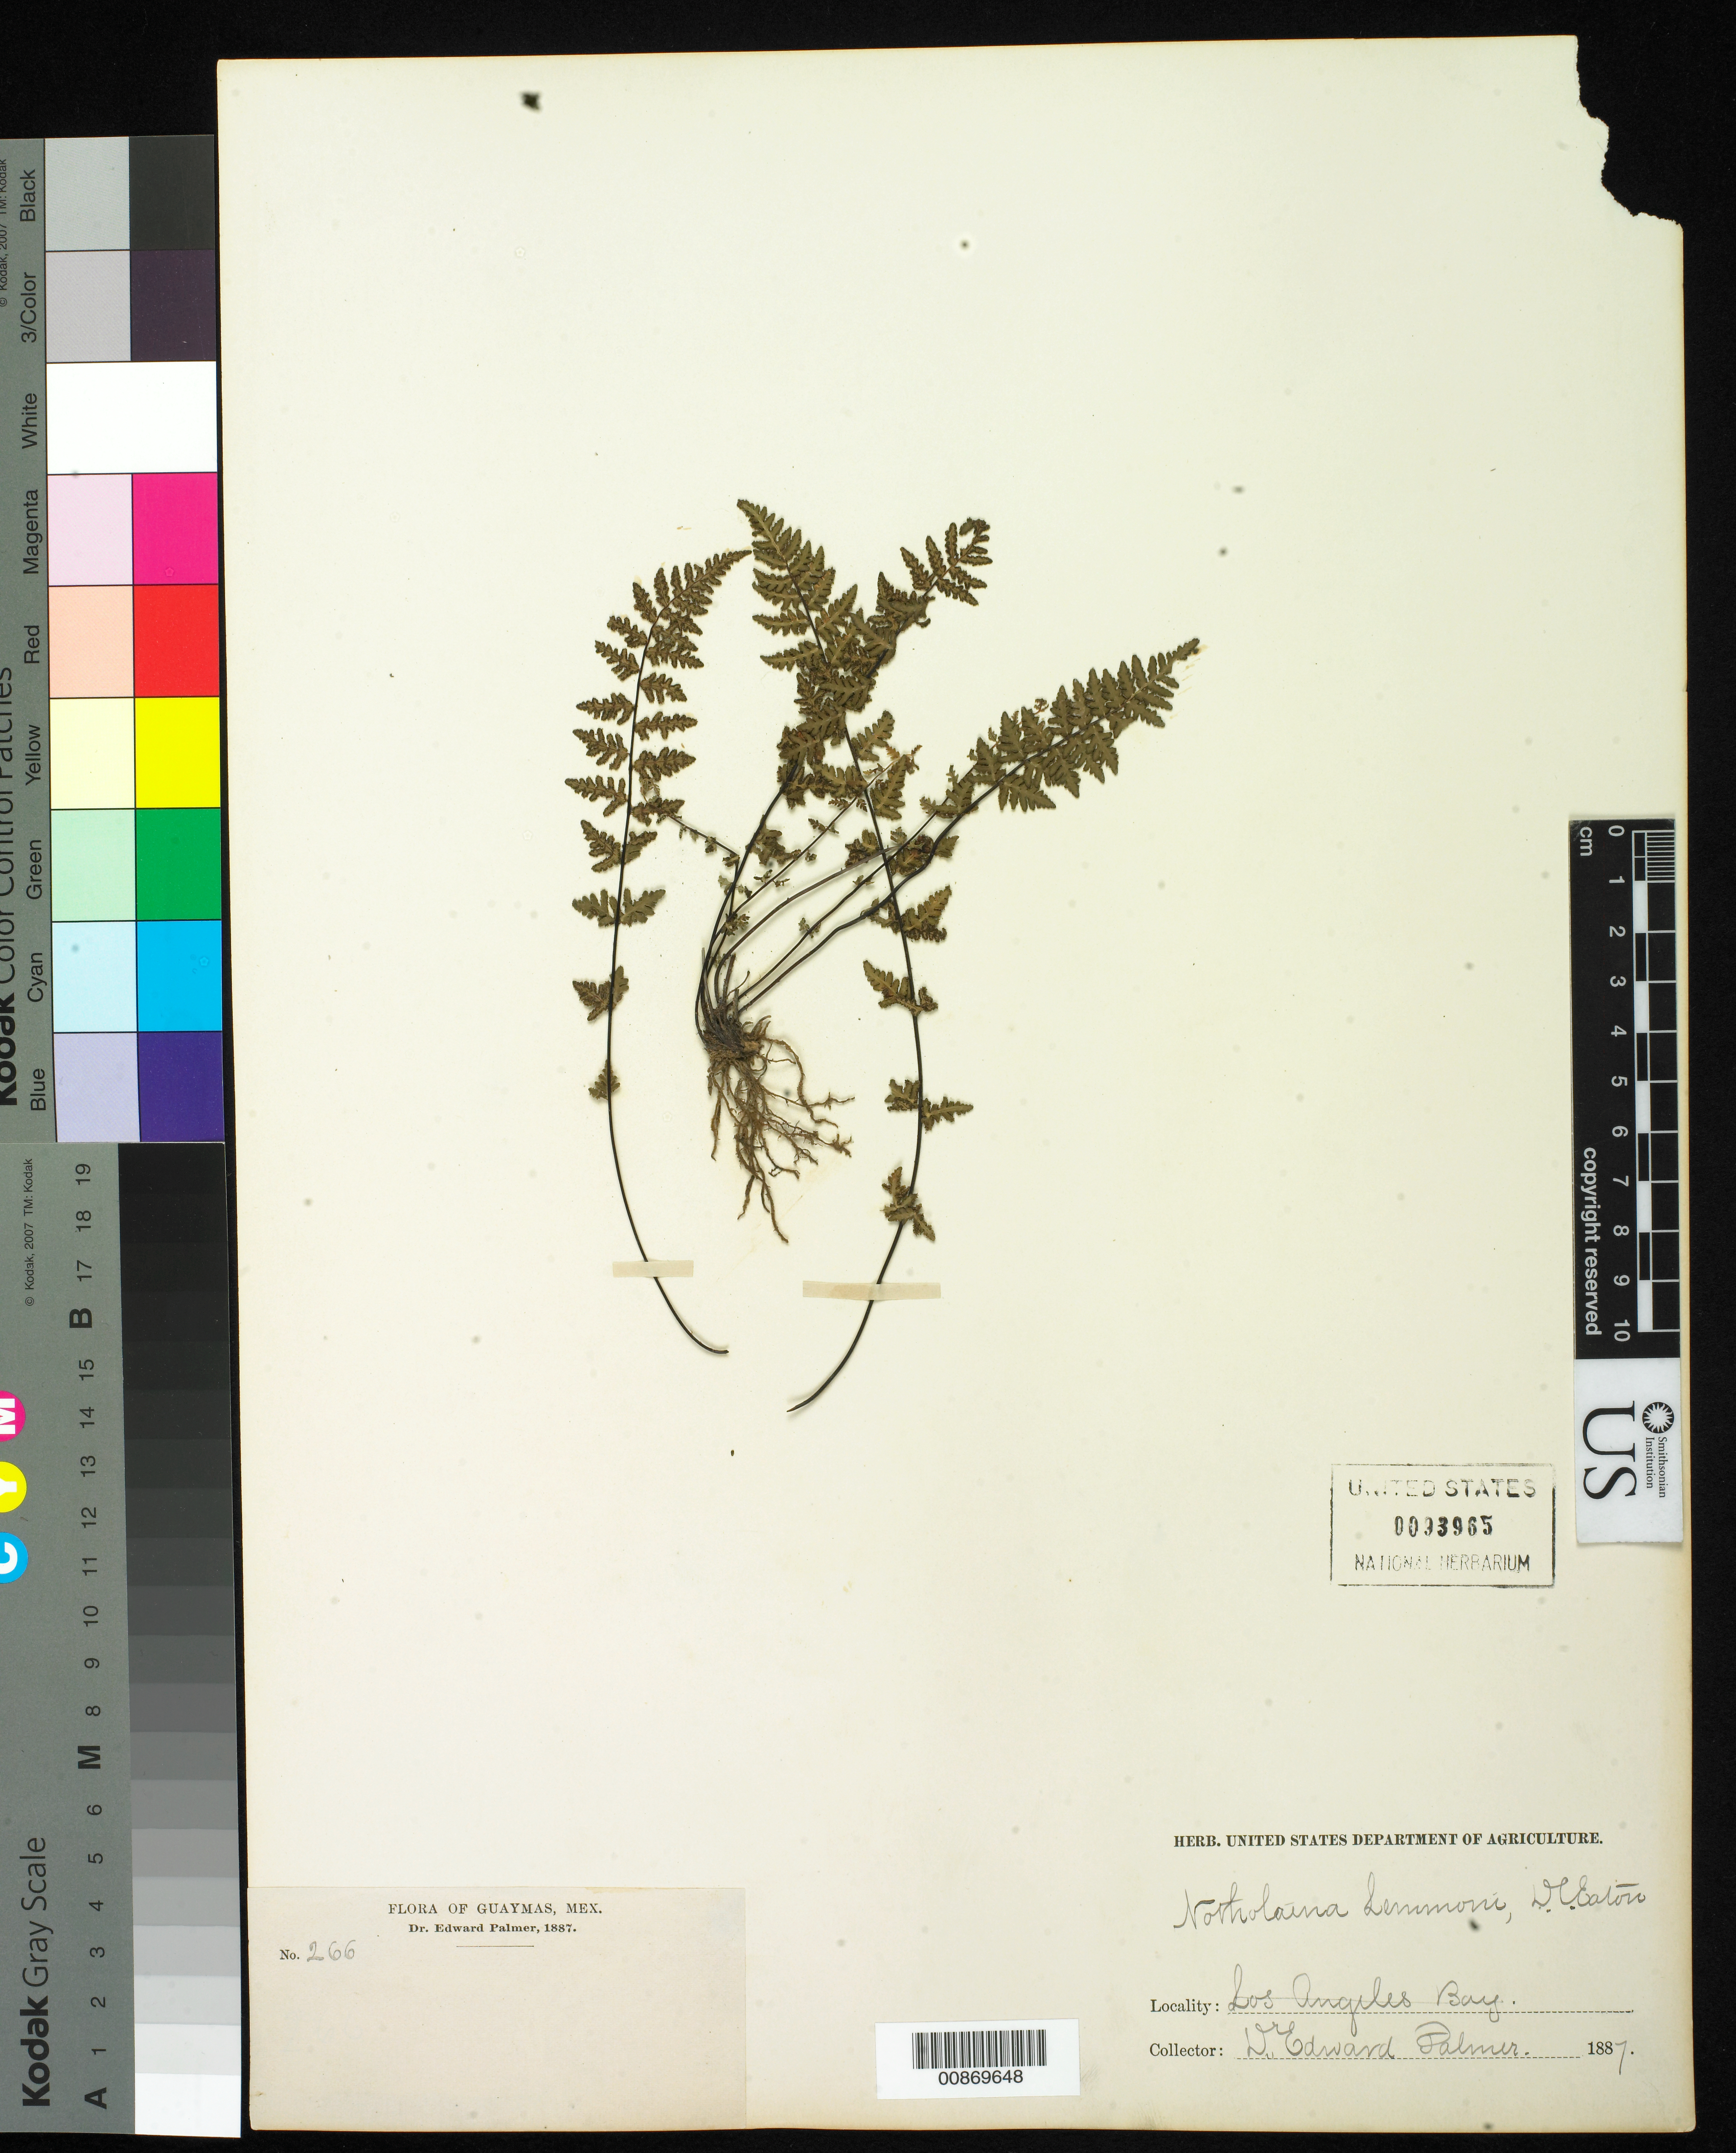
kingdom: Plantae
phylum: Tracheophyta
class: Polypodiopsida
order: Polypodiales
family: Pteridaceae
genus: Notholaena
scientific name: Notholaena lemmonii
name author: D.C. Eaton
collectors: E. Palmer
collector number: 266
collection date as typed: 1887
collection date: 1887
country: Mexico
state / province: Sonora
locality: Guaymas, Sonora.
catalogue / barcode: US 93965